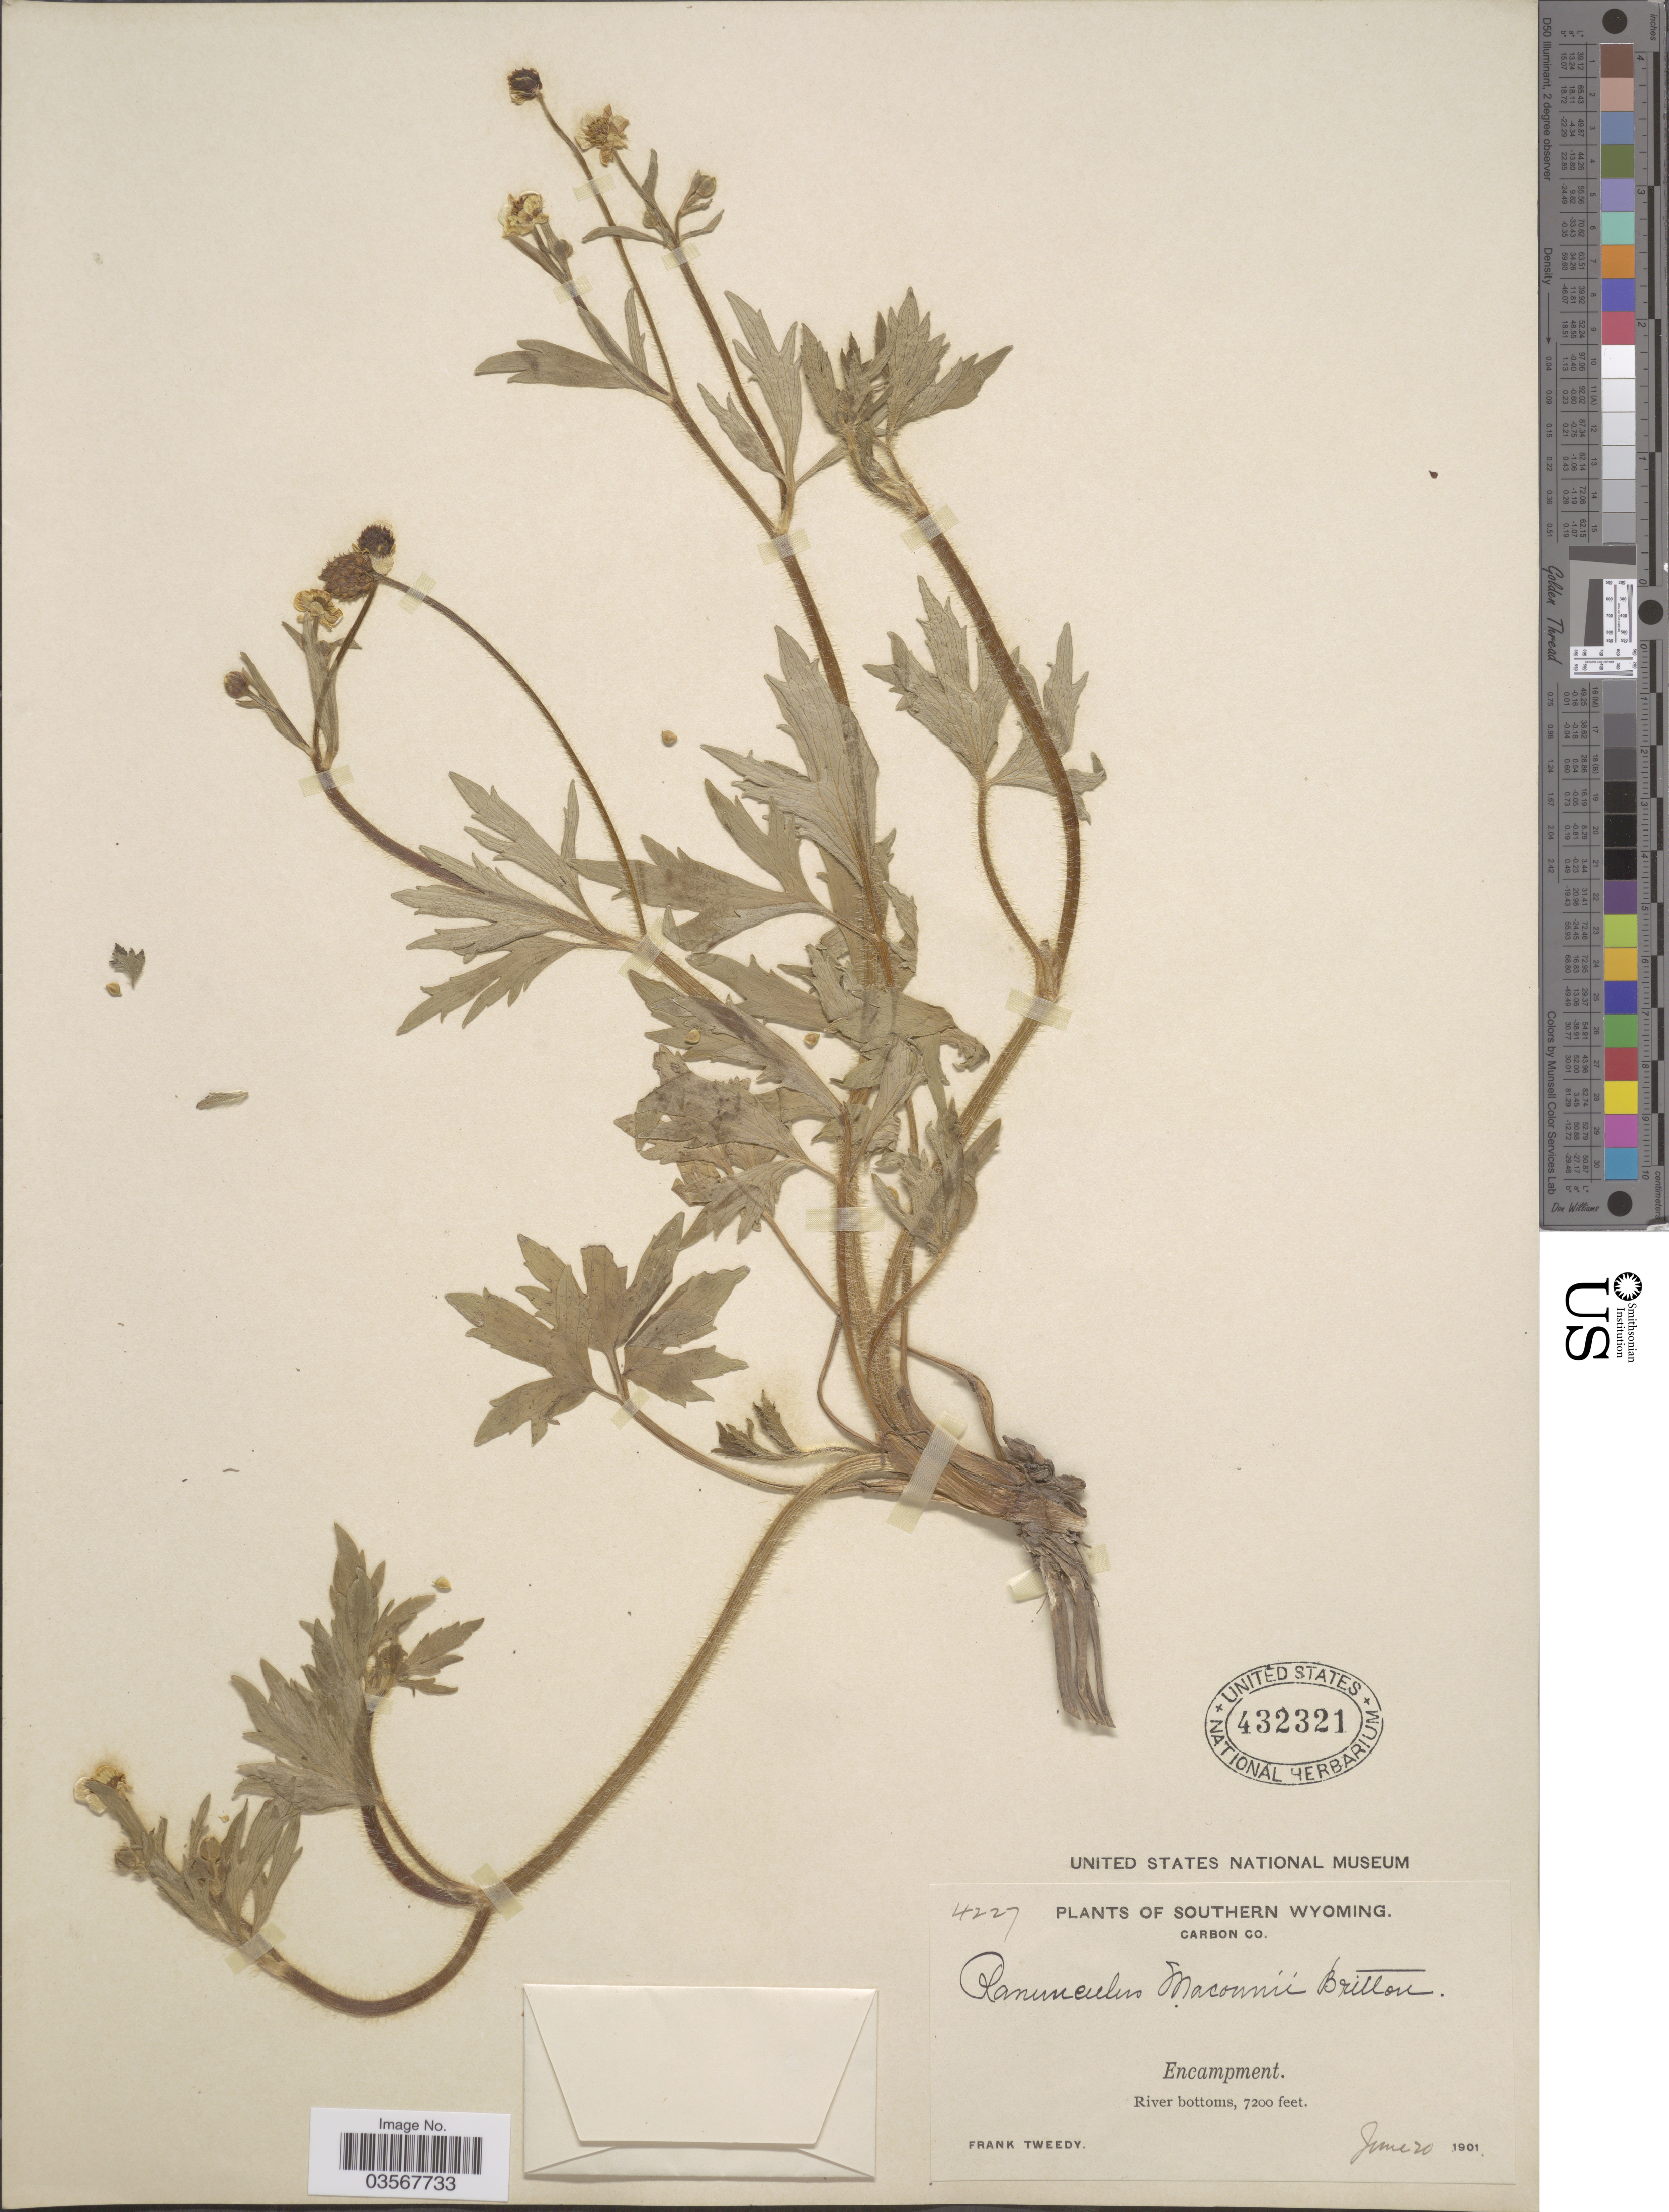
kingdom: Plantae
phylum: Tracheophyta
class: Magnoliopsida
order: Ranunculales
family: Ranunculaceae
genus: Ranunculus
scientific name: Ranunculus macounii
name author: Britton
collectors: F. Tweedy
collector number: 4227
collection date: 1901-06-20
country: United States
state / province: Wyoming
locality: Southern Wyoming. Carbon Co. Encampment. River bottoms.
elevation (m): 2195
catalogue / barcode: US 432321